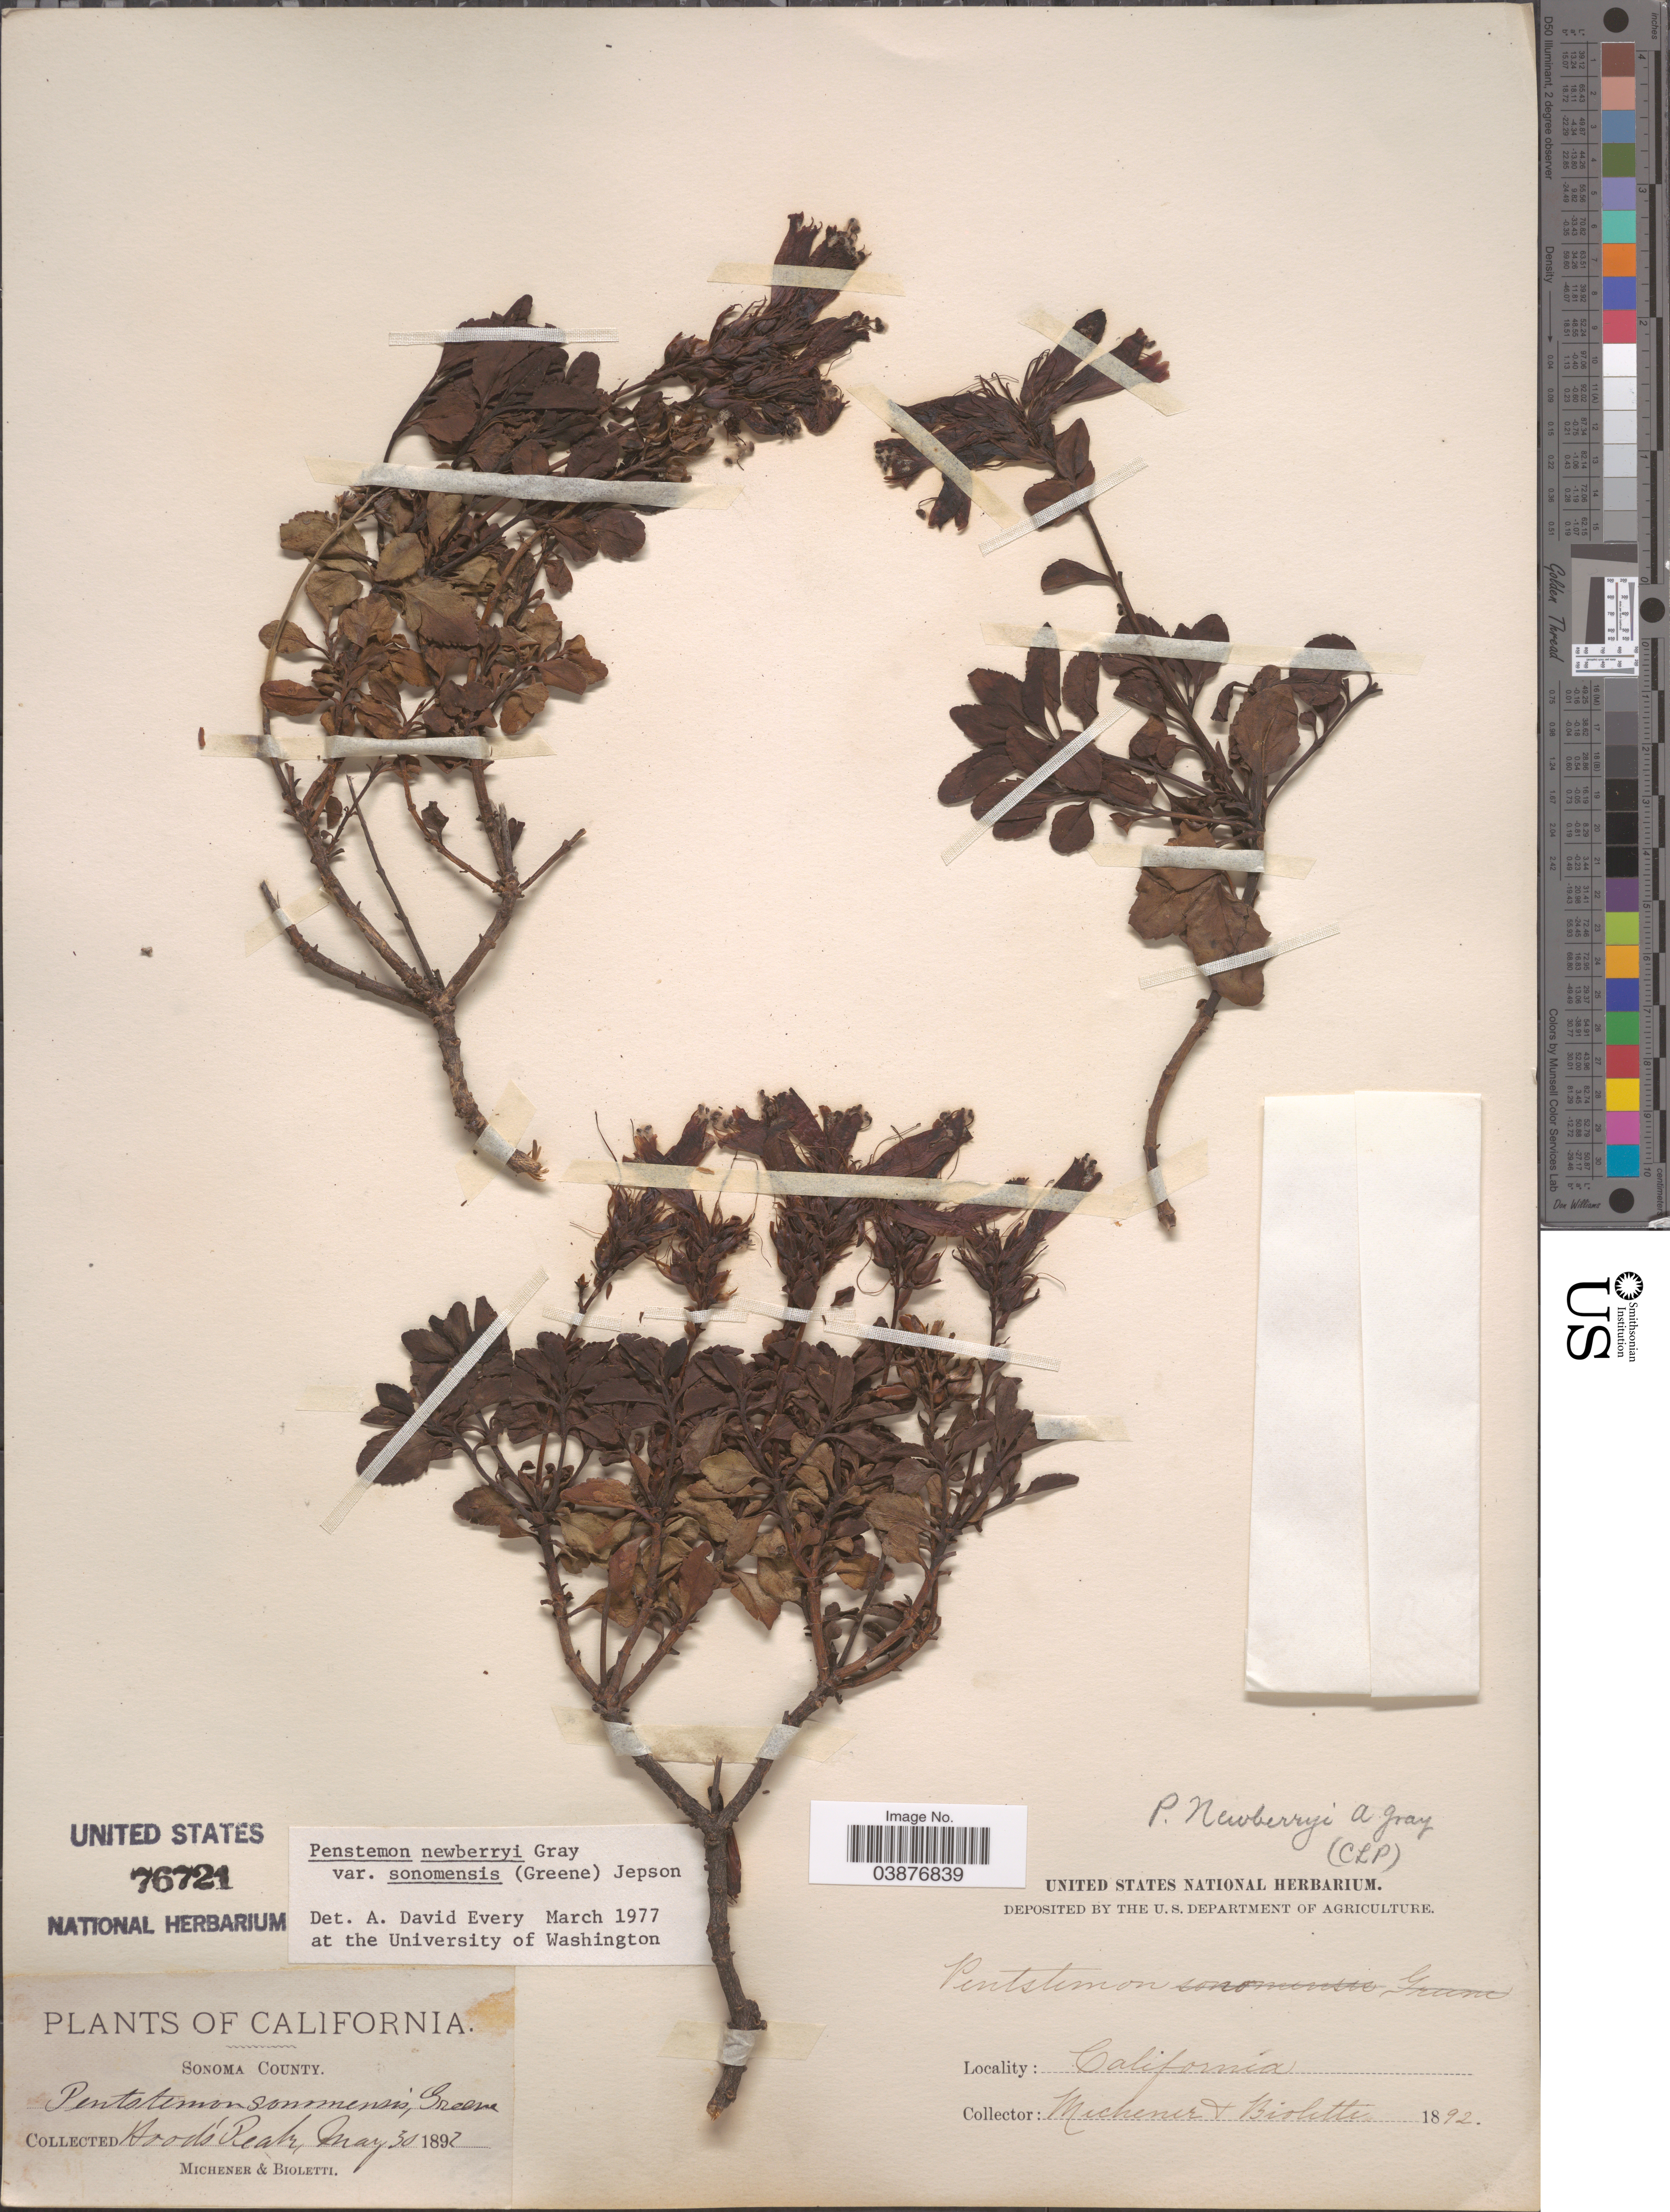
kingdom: Plantae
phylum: Tracheophyta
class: Magnoliopsida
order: Lamiales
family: Plantaginaceae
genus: Penstemon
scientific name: Penstemon newberryi subsp. sonomensis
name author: (Greene) D.D. Keck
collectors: -. Michener & -- Bioletti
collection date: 1892-05-30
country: United States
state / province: California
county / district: Sonoma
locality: Sonoma County. Hood's Peak.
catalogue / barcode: US 76721